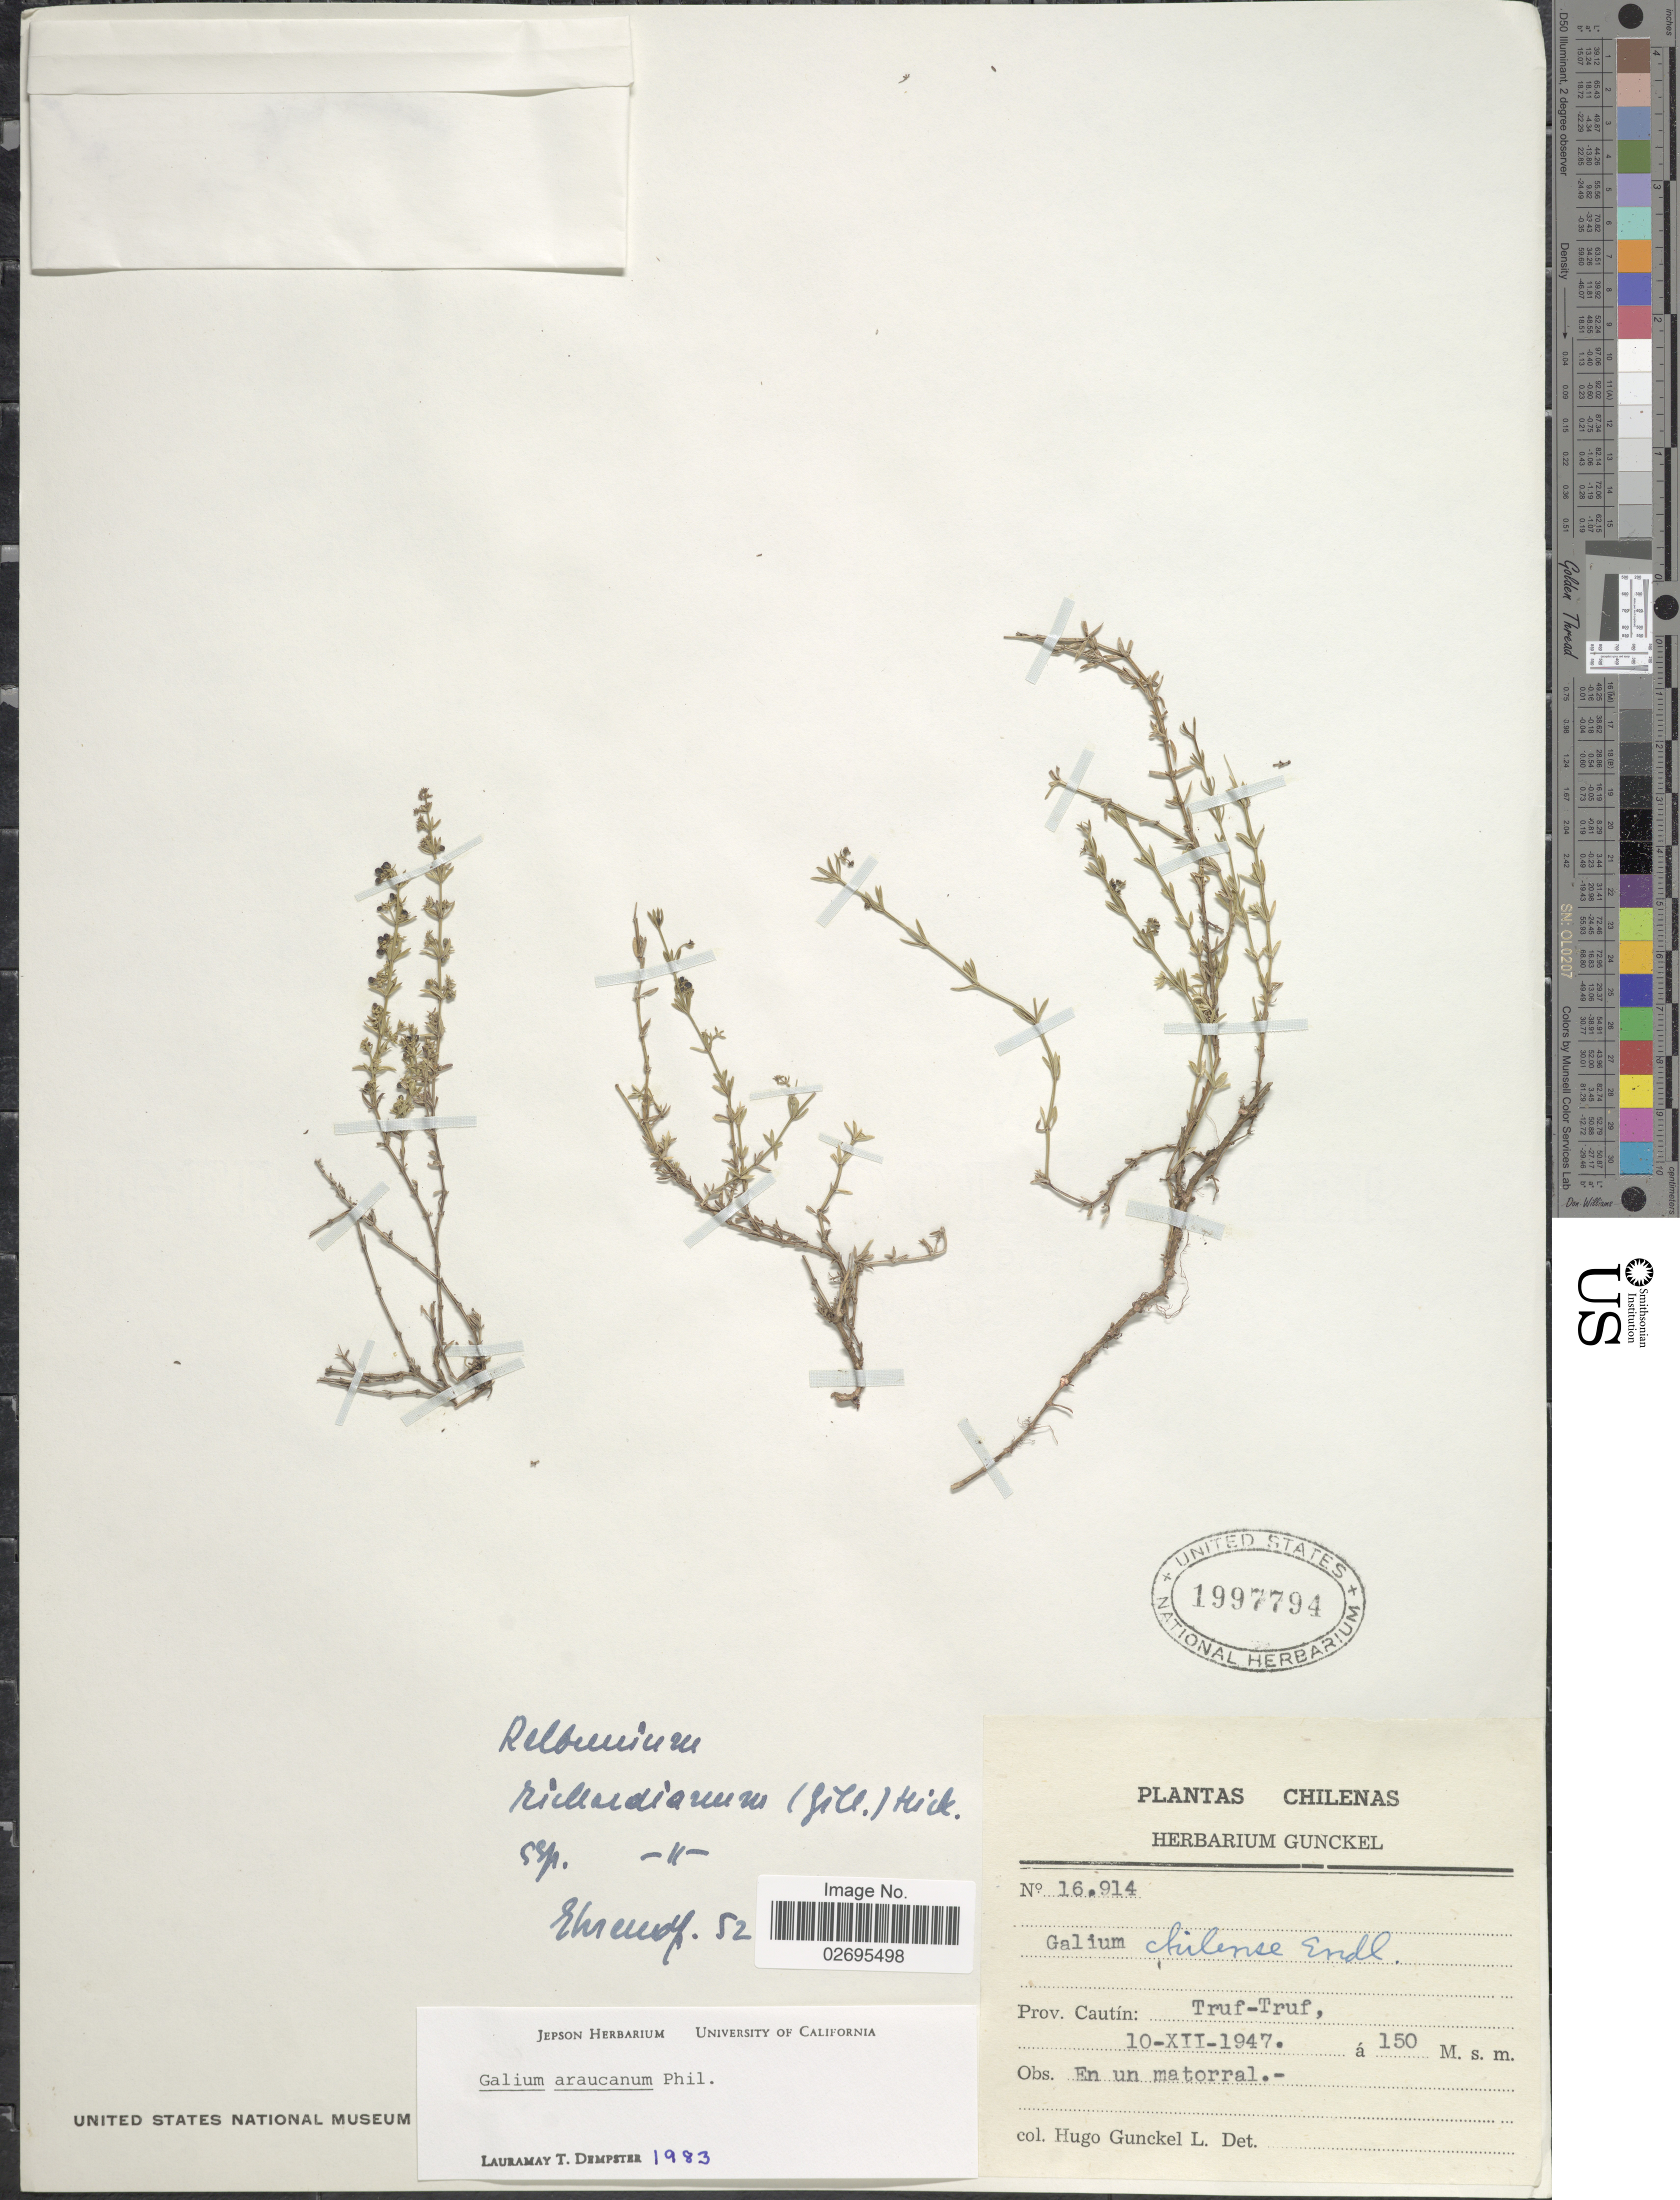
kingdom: Plantae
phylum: Tracheophyta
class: Magnoliopsida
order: Gentianales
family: Rubiaceae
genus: Galium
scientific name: Galium araucanum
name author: Phil.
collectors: H. Gunckel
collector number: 16914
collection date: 1947-12-10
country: Chile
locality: Prov. Cautín: Truf-Truf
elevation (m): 150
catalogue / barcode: US 1997794